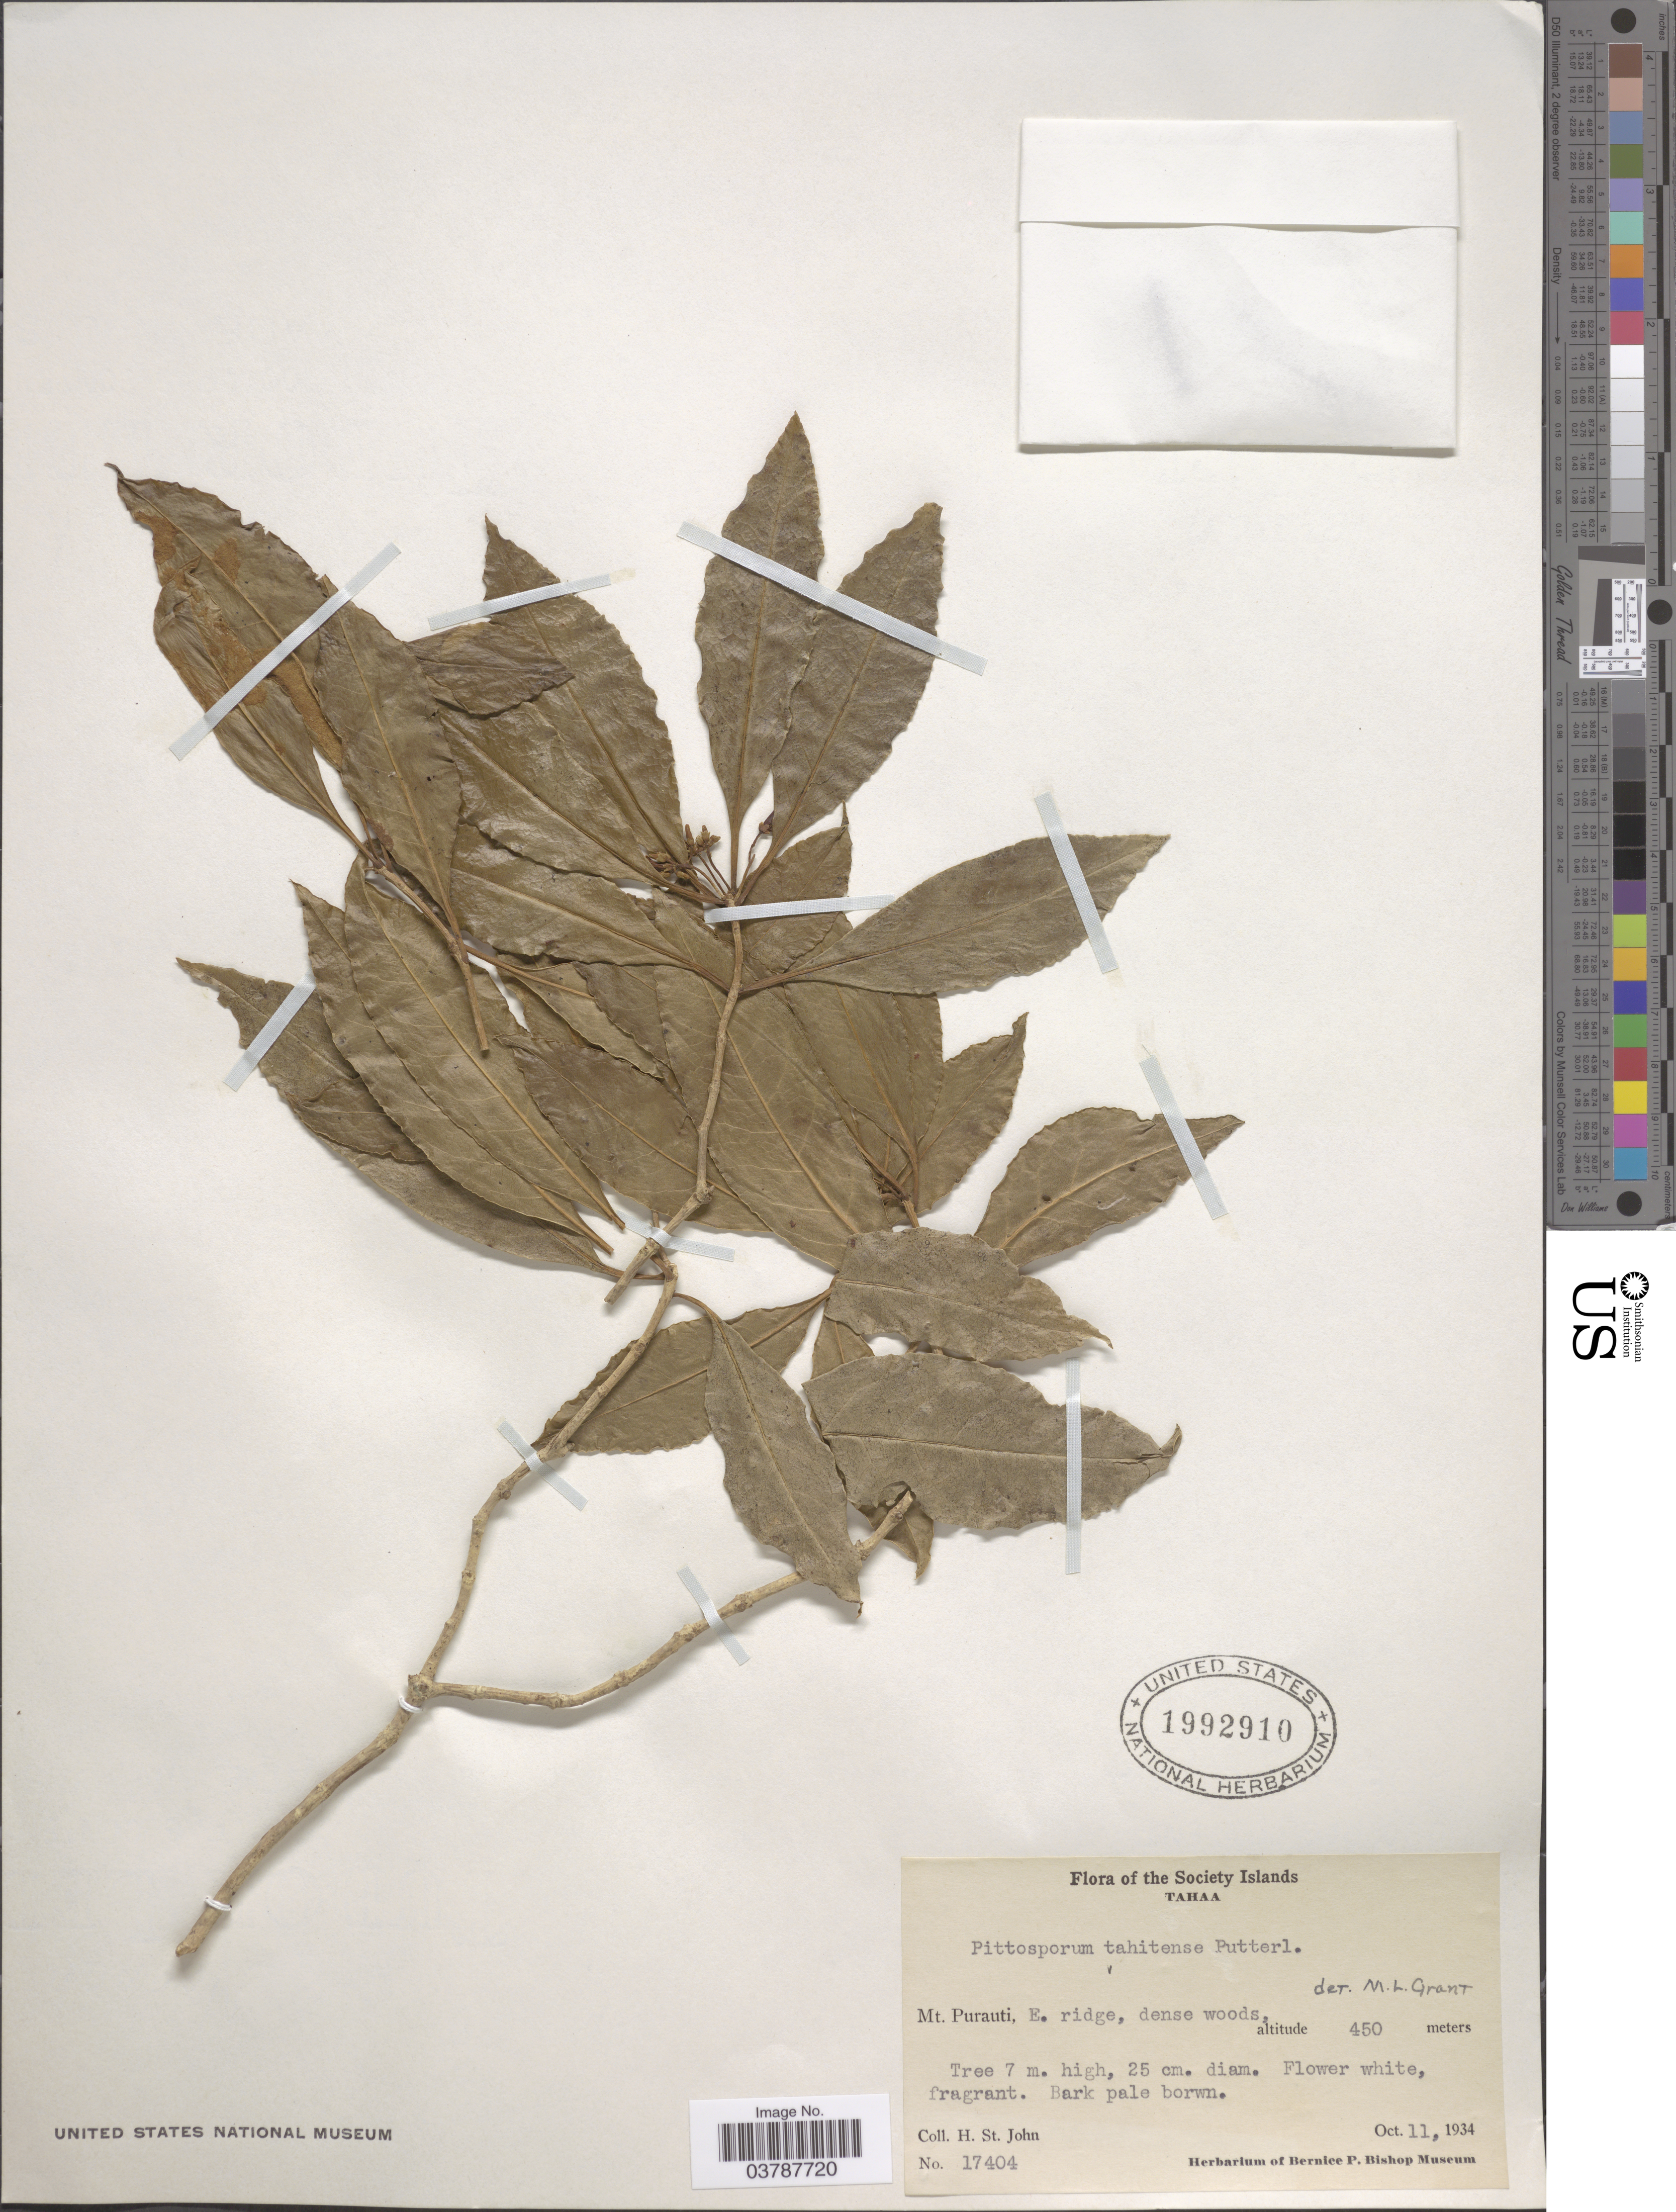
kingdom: Plantae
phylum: Tracheophyta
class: Magnoliopsida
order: Apiales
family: Pittosporaceae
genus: Pittosporum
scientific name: Pittosporum taitense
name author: Putt.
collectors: H. St. John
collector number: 17404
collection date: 1934-10-11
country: French Polynesia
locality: The Society Islands. Tahaa. Mt. Purauti, E. ridge.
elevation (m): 450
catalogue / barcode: US 1992910